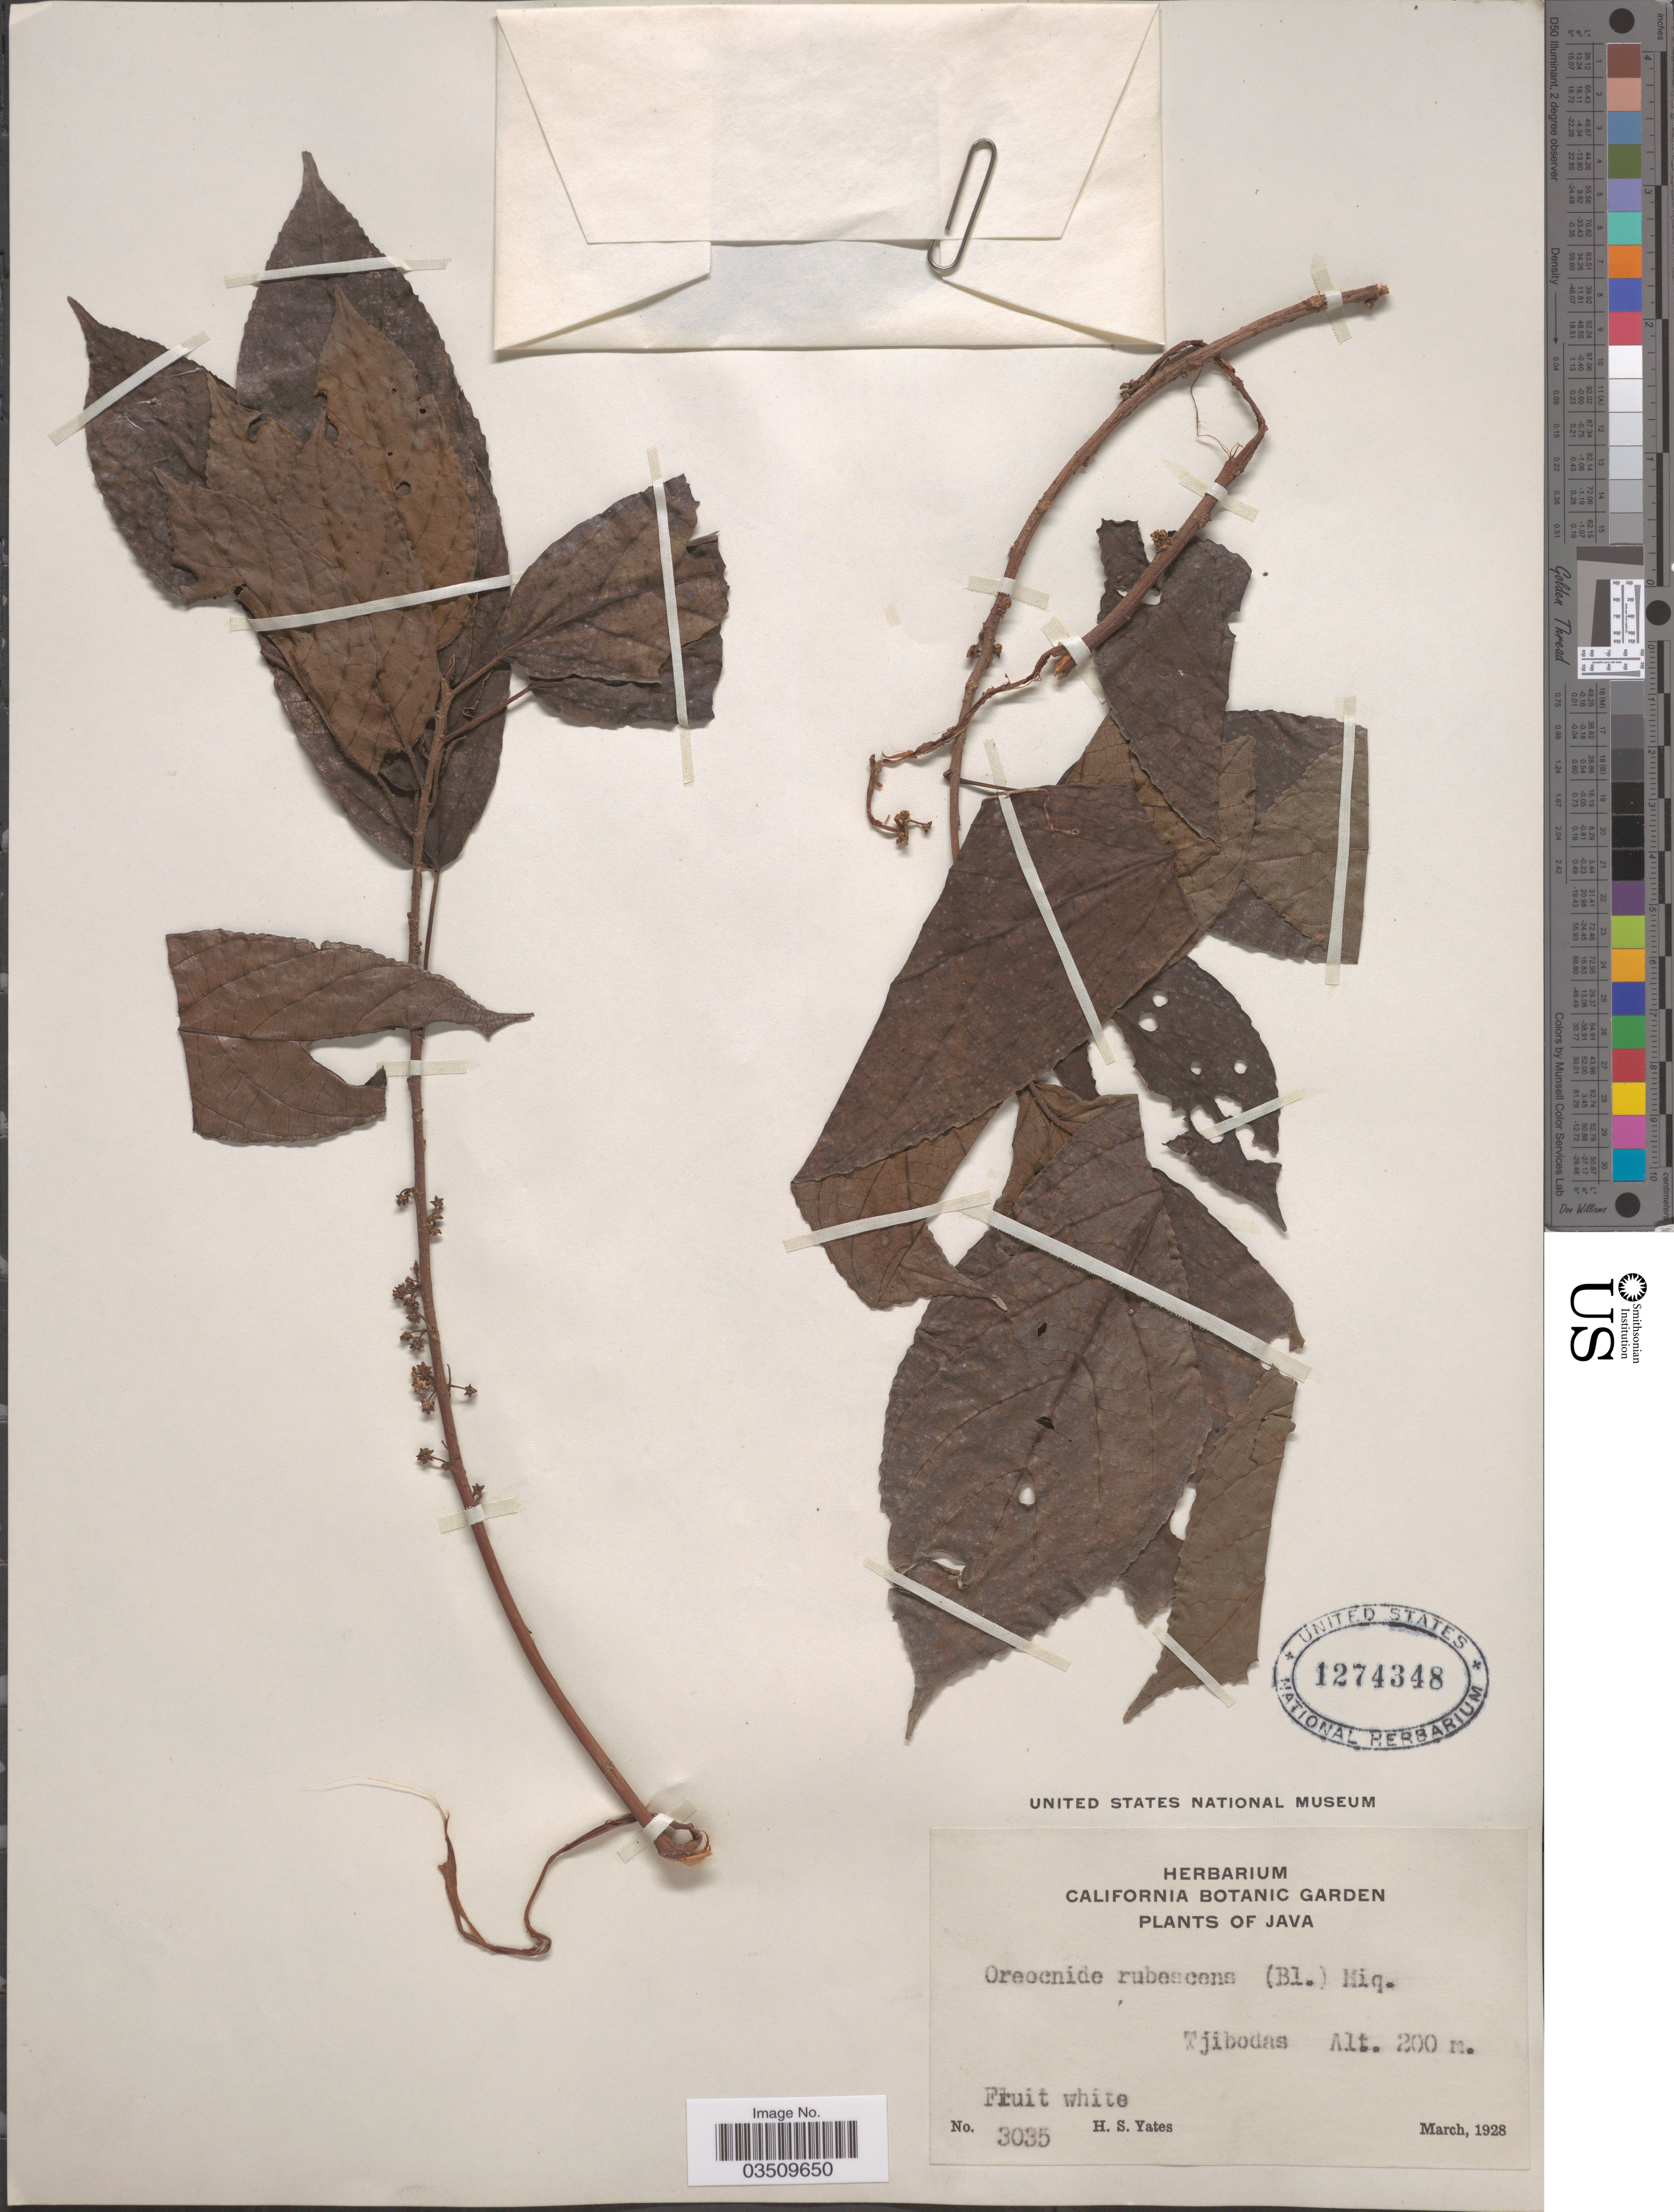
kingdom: Plantae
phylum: Tracheophyta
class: Magnoliopsida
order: Rosales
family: Urticaceae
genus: Oreocnide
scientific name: Oreocnide rubescens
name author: (Blume) Miq.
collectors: H. S. Yates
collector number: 3035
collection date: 1928-03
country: Indonesia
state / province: Java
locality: Tjibodas.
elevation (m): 200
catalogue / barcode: US 1274348